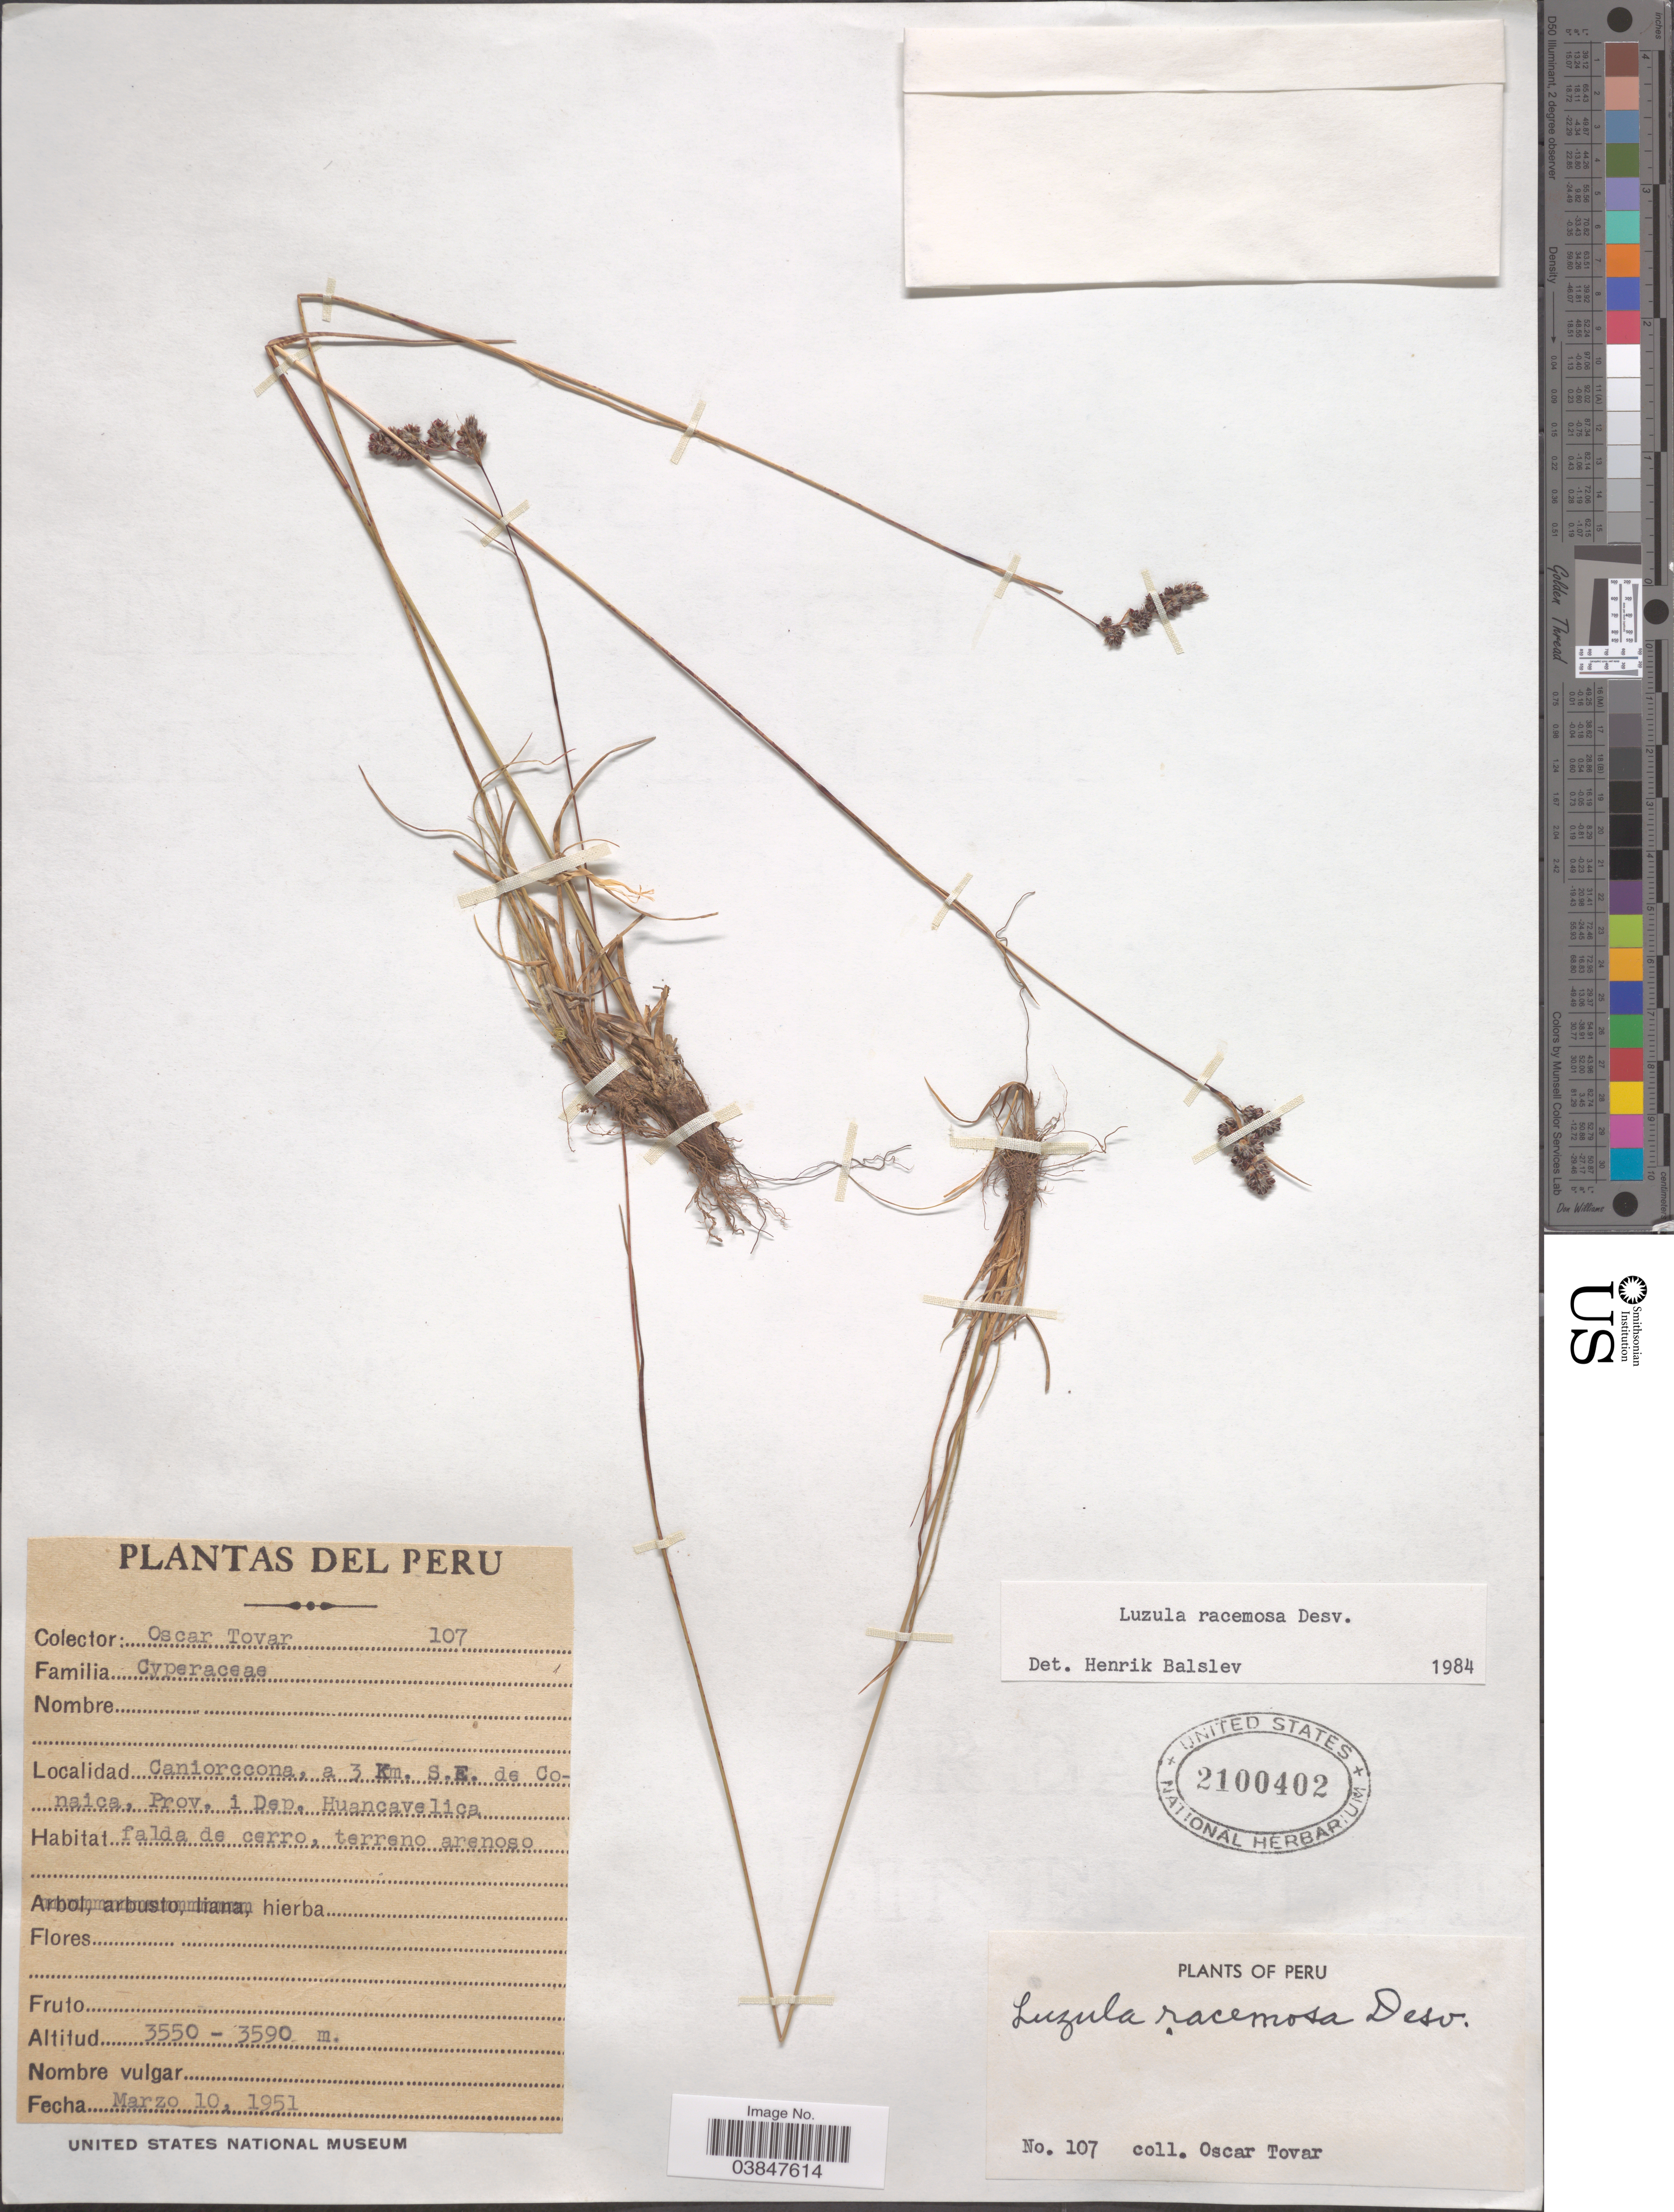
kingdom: Plantae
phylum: Tracheophyta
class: Liliopsida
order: Poales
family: Juncaceae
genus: Luzula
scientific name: Luzula racemosa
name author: Desv.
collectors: Ó. Tovar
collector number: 107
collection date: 1951-03-10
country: Peru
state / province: Huancavelica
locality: Caniorccona, a 3 Km. S. E. de Conaica, Prov i Dep. Huancavelica.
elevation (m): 3550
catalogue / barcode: US 2100402